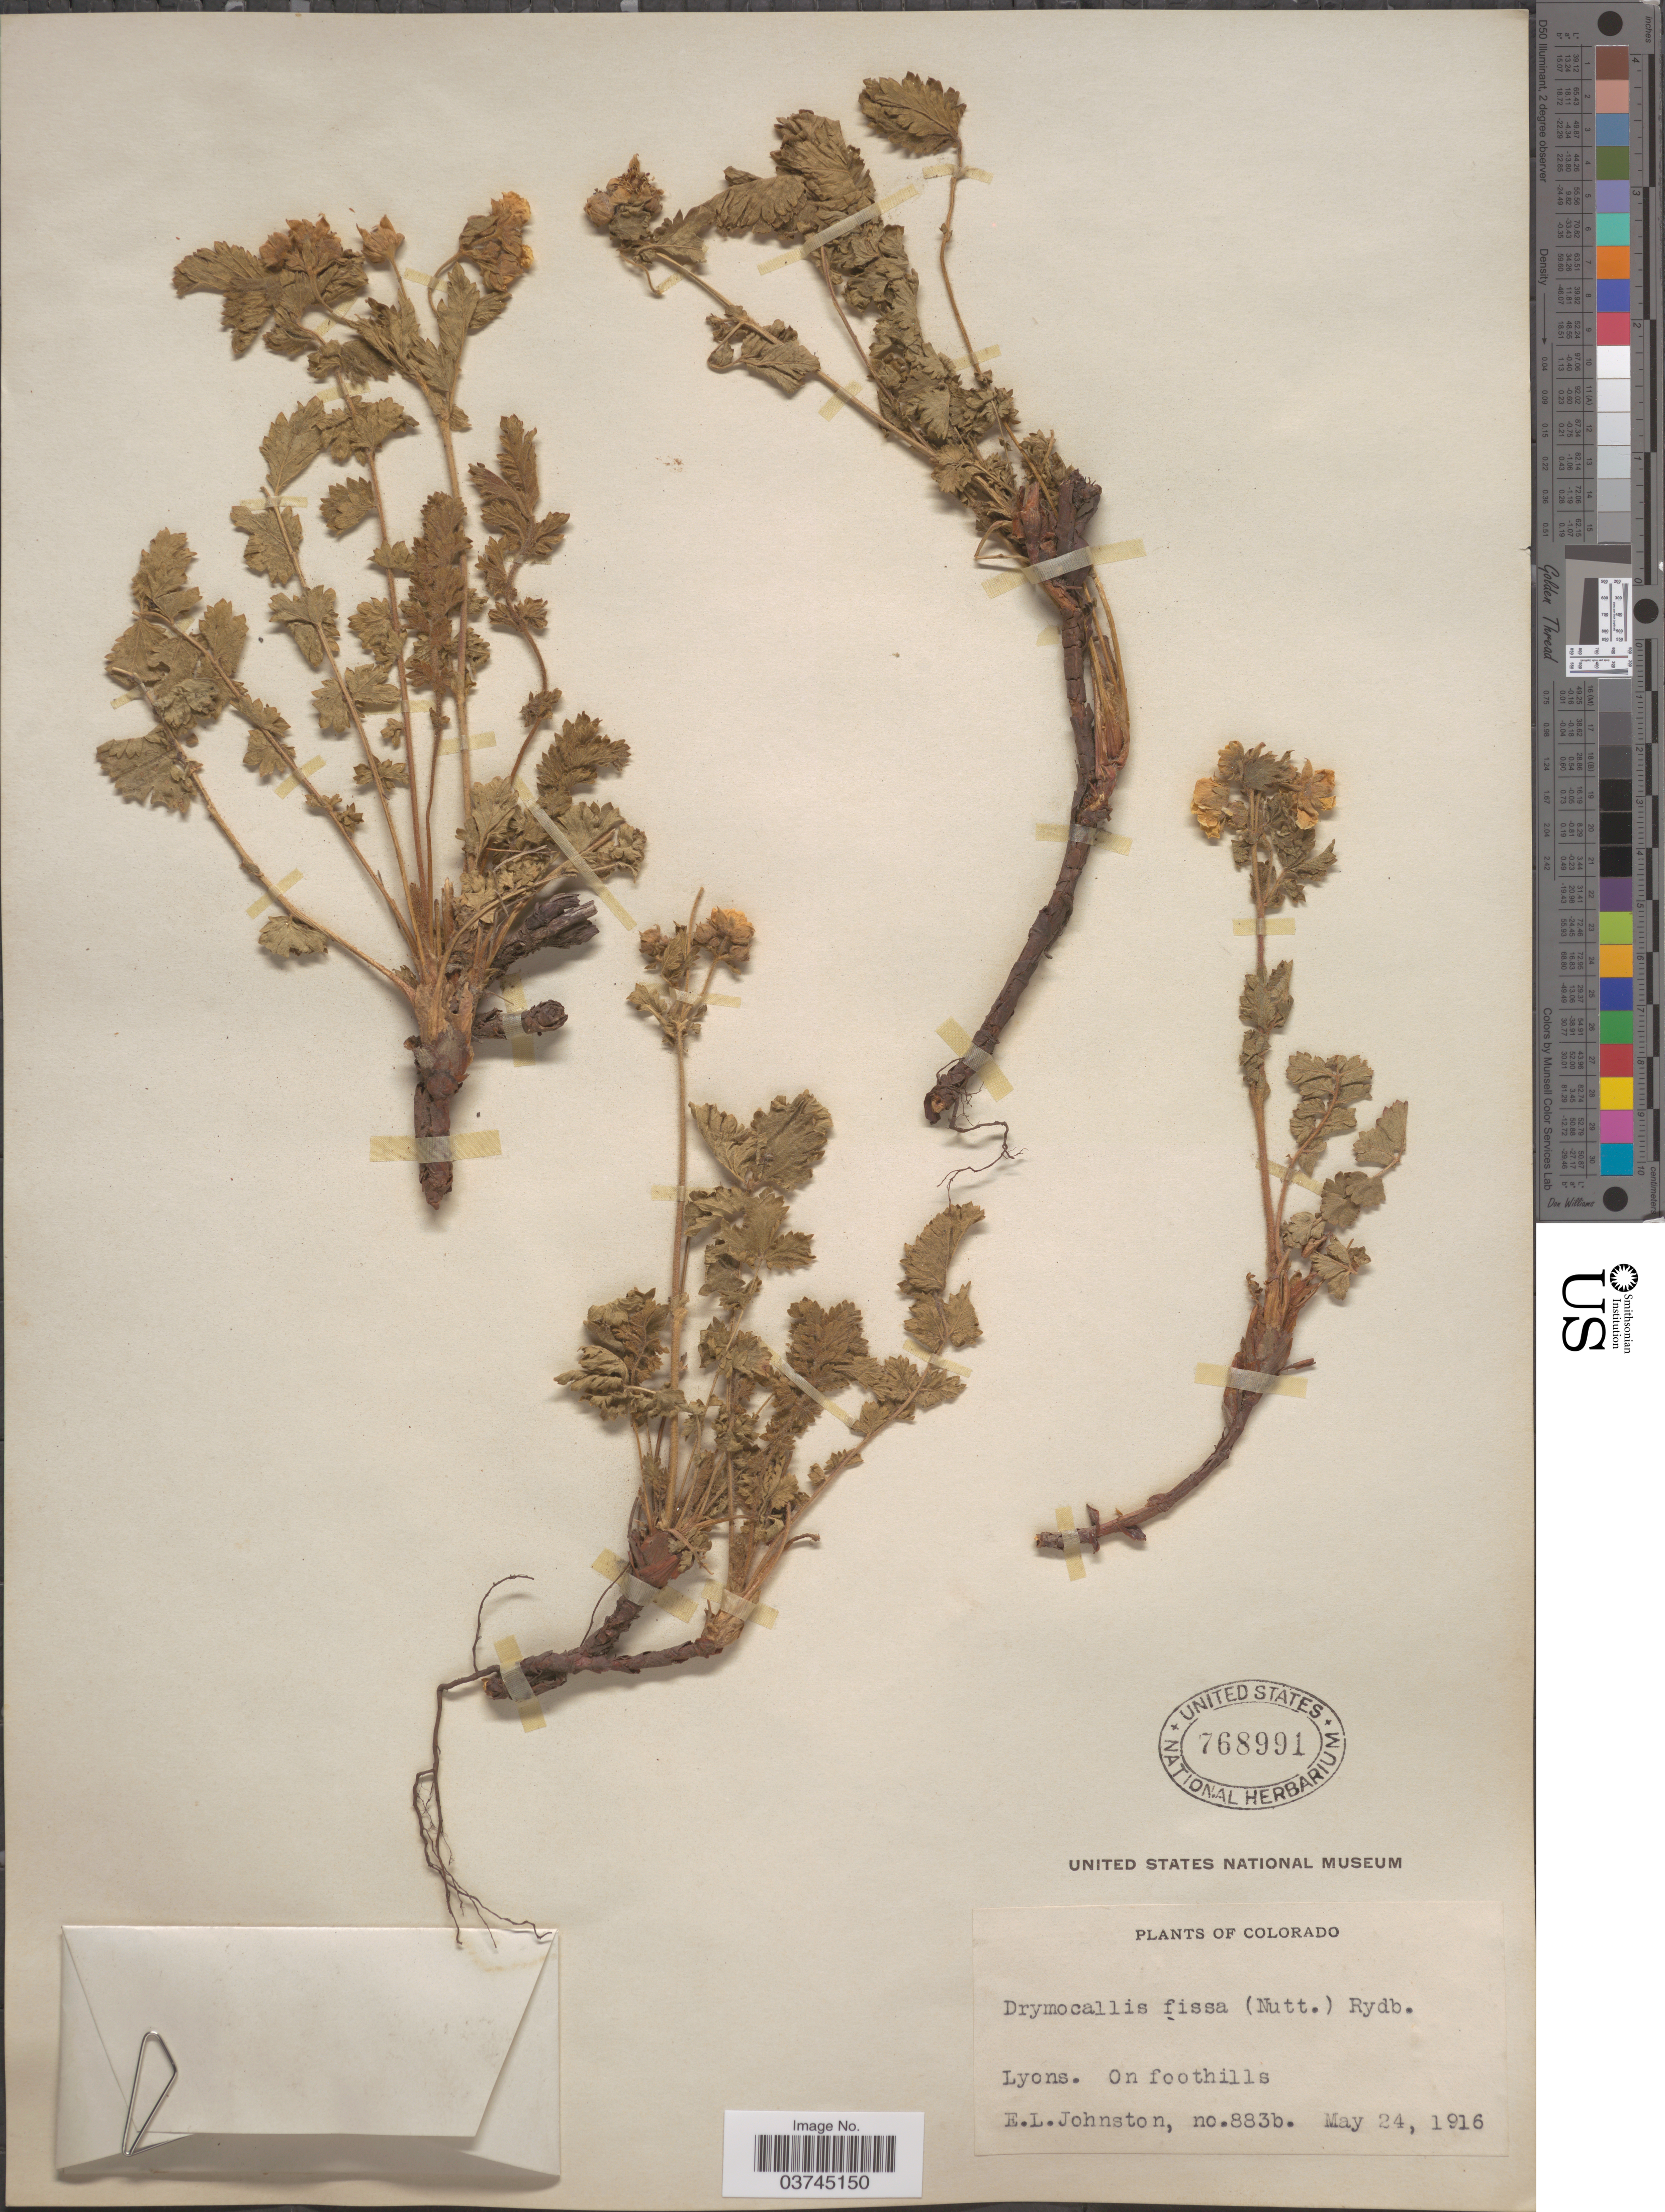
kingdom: Plantae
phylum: Tracheophyta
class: Magnoliopsida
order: Rosales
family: Rosaceae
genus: Drymocallis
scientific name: Drymocallis fissa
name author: (Nutt.) Rydb.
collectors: E. L. Johnston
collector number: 883b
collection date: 1916-05-24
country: United States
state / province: Colorado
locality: Lyons.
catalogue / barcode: US 768991